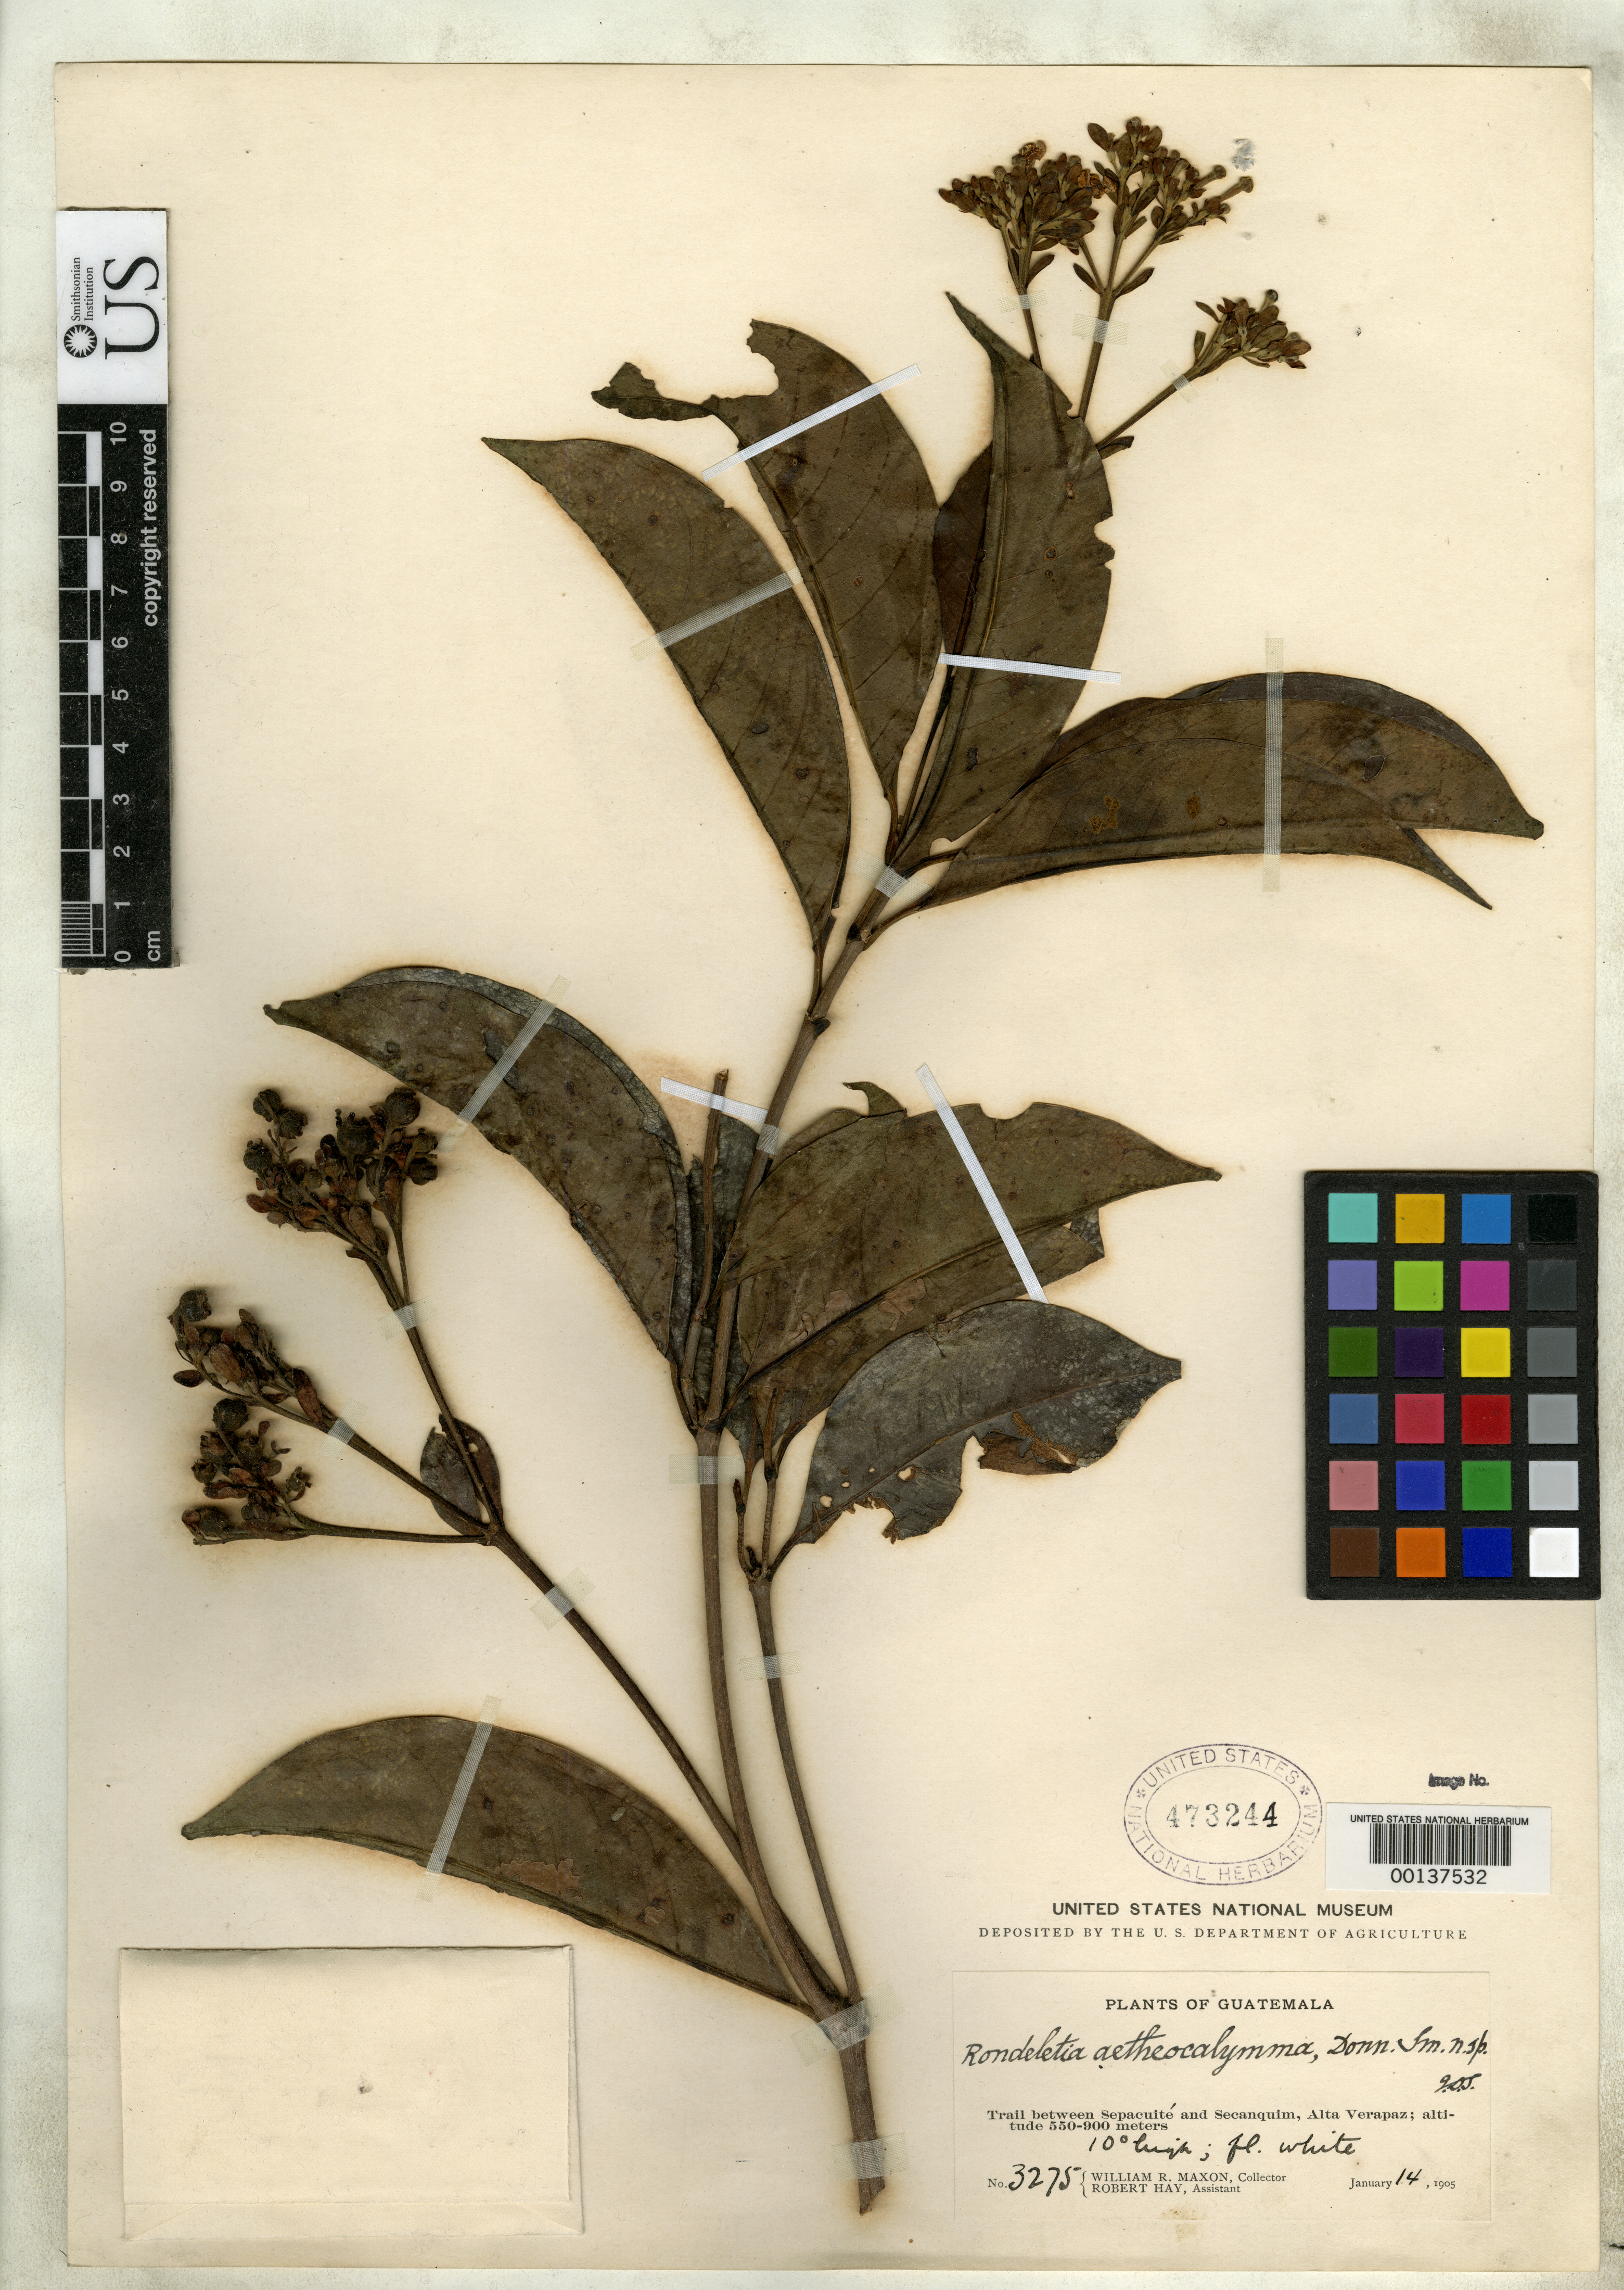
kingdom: Plantae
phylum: Tracheophyta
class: Magnoliopsida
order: Gentianales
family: Rubiaceae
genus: Rondeletia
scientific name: Rondeletia aetheocalymma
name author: Donn. Sm.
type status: Type Collection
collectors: W. R. Maxon & R. H. Hay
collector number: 3275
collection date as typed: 14 Jan 1905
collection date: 1905-01-14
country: Guatemala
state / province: Alta Verapaz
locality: Between Sepacuite and Secanquim.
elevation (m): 550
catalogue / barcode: US 473244